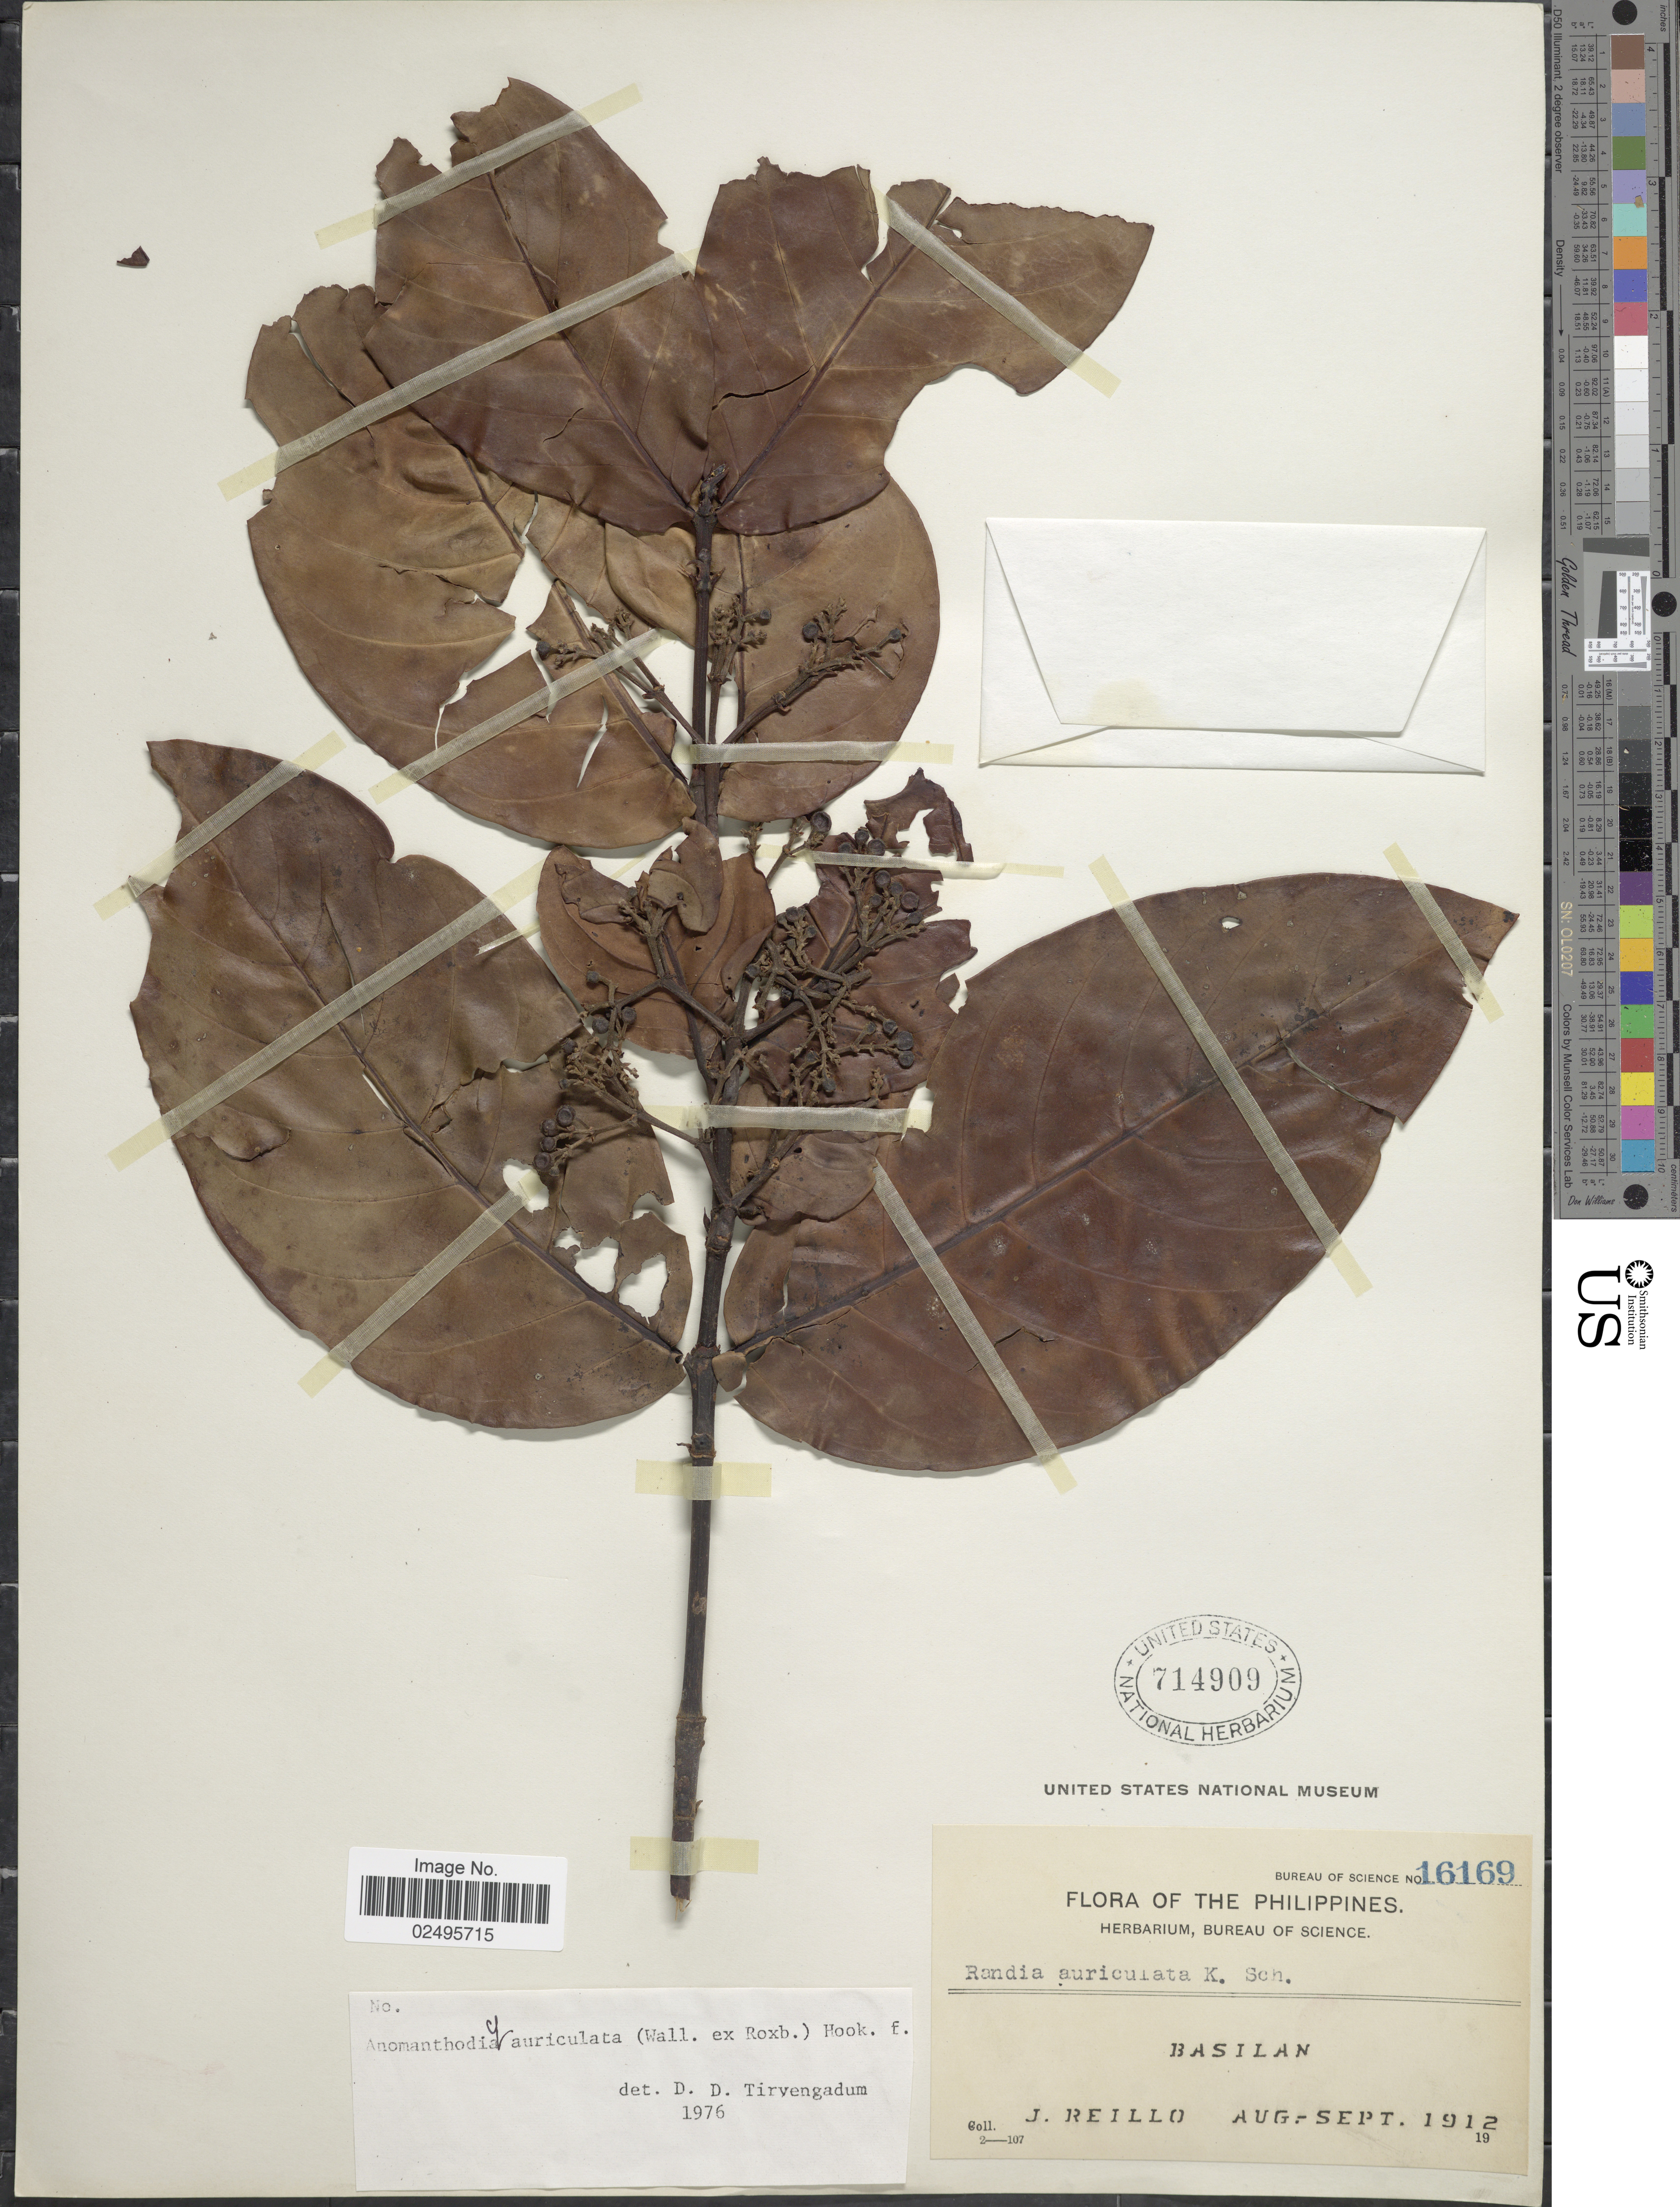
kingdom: Plantae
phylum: Tracheophyta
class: Magnoliopsida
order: Gentianales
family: Rubiaceae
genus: Aidia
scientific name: Aidia auriculata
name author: (Wall.) Ridsdale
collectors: J. Reillo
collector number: Bureau of Science 16169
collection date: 1912-08/1912-09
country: Philippines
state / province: Muslim Mindanao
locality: Basilan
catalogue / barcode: US 714909